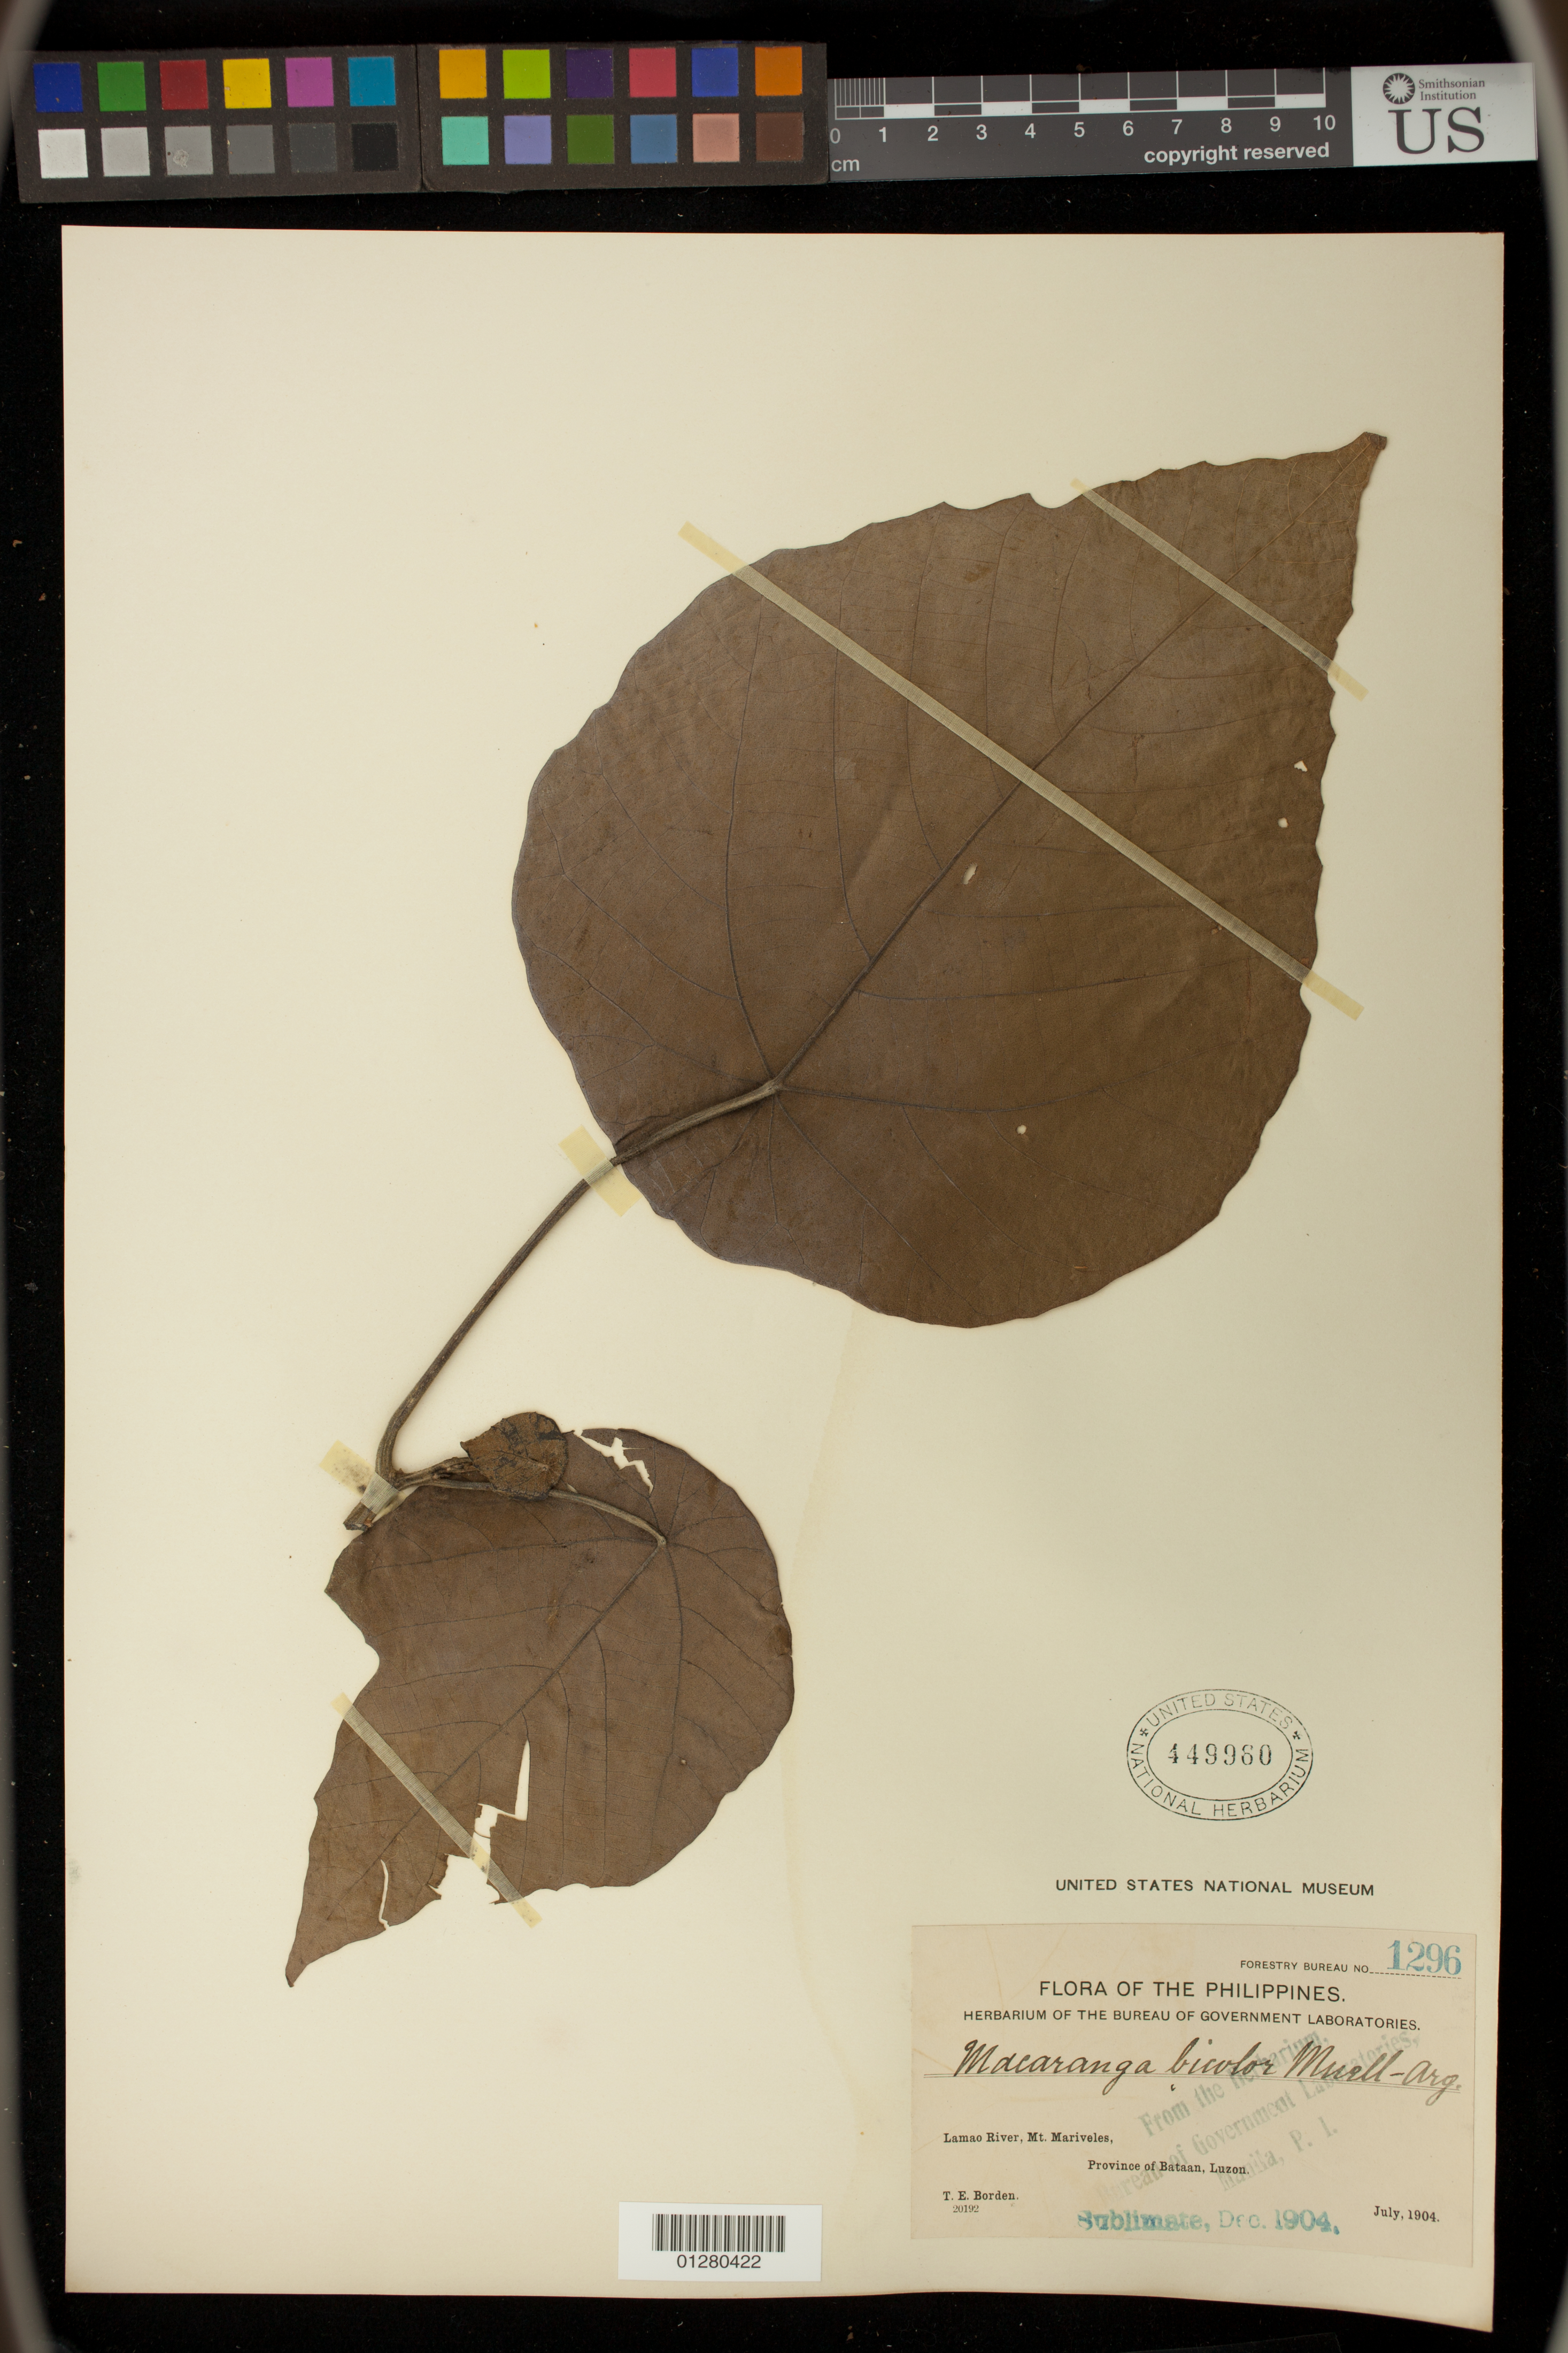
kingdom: Plantae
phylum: Tracheophyta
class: Magnoliopsida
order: Malpighiales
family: Euphorbiaceae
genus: Macaranga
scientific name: Macaranga bicolor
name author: Müll. Arg.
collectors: T. E. Borden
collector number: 1296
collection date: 1904-07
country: Philippines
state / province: Central Luzon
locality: Lamao River, Mt. Mariveles, Province of Bataan, Luzon.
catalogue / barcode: US 449960